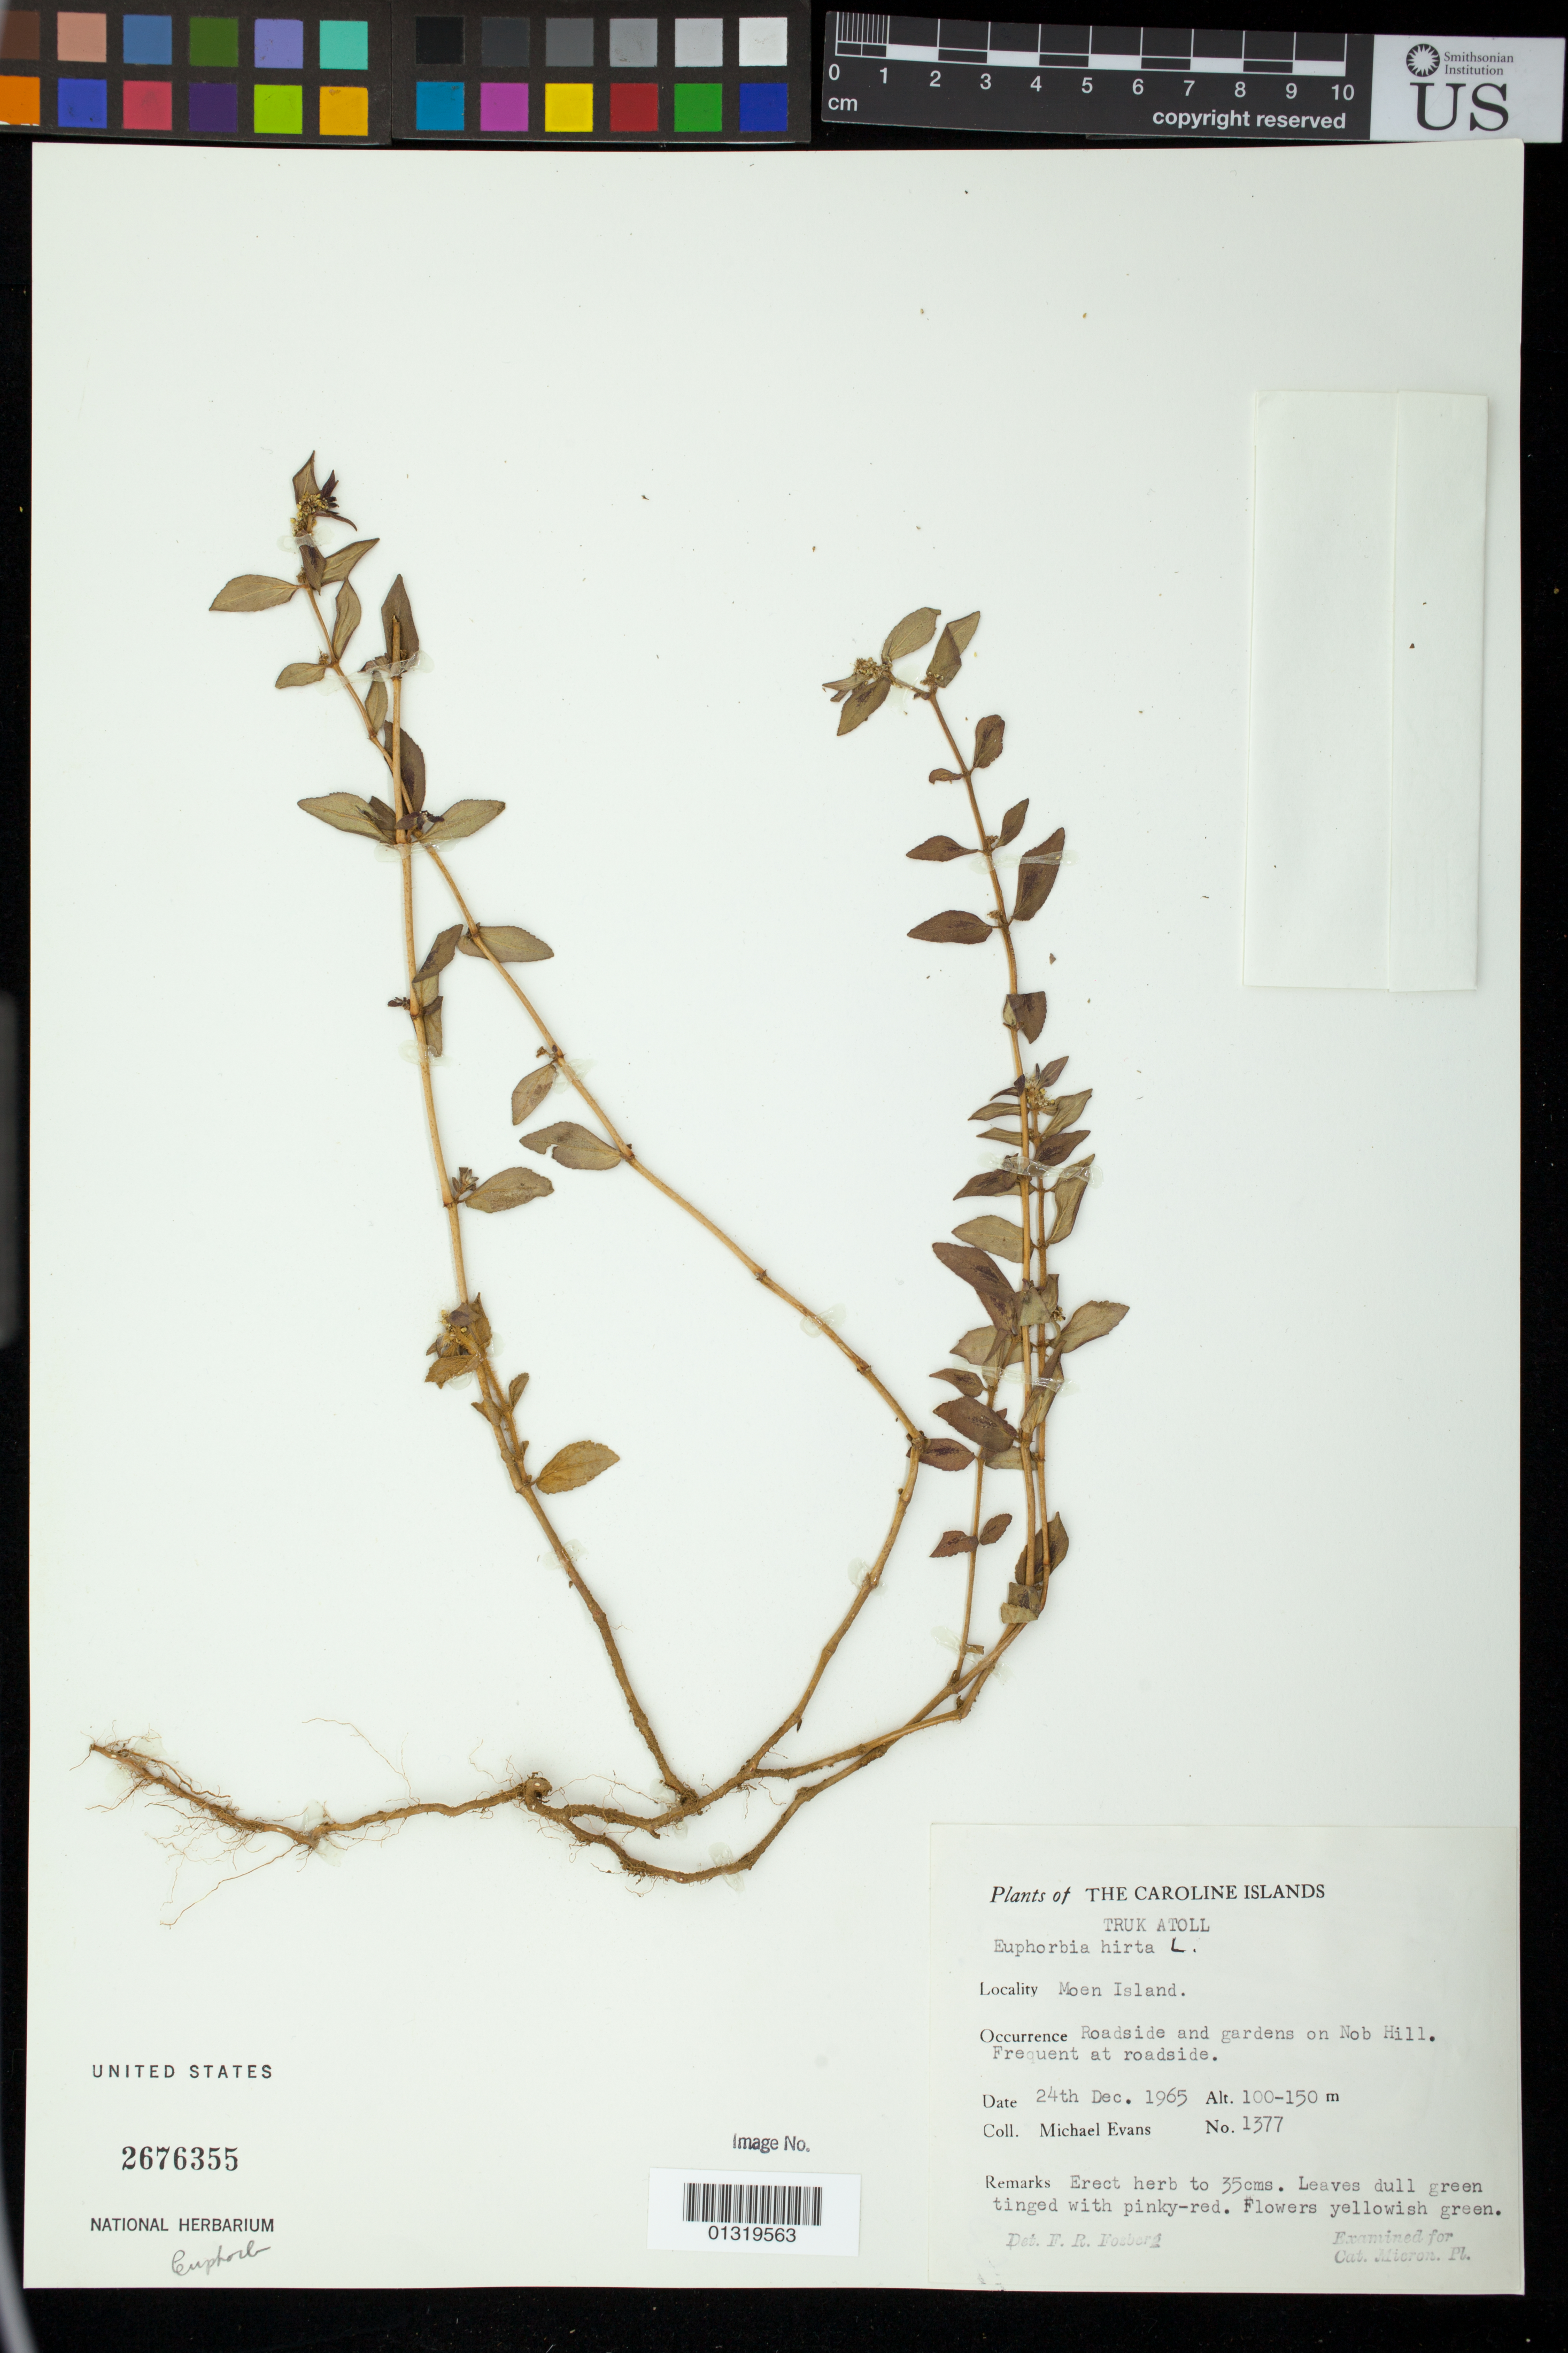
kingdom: Plantae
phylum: Tracheophyta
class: Magnoliopsida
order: Malpighiales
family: Euphorbiaceae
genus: Euphorbia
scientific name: Euphorbia hirta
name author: L.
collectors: M. Evans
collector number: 1377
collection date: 1965-12-24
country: Micronesia, Federated States of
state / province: Truk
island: Moen [Wono]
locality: Truk Atoll (Chuuk Laguna); Moen Island (Weno Island); on Nob Hill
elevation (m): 100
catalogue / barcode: US 2676355